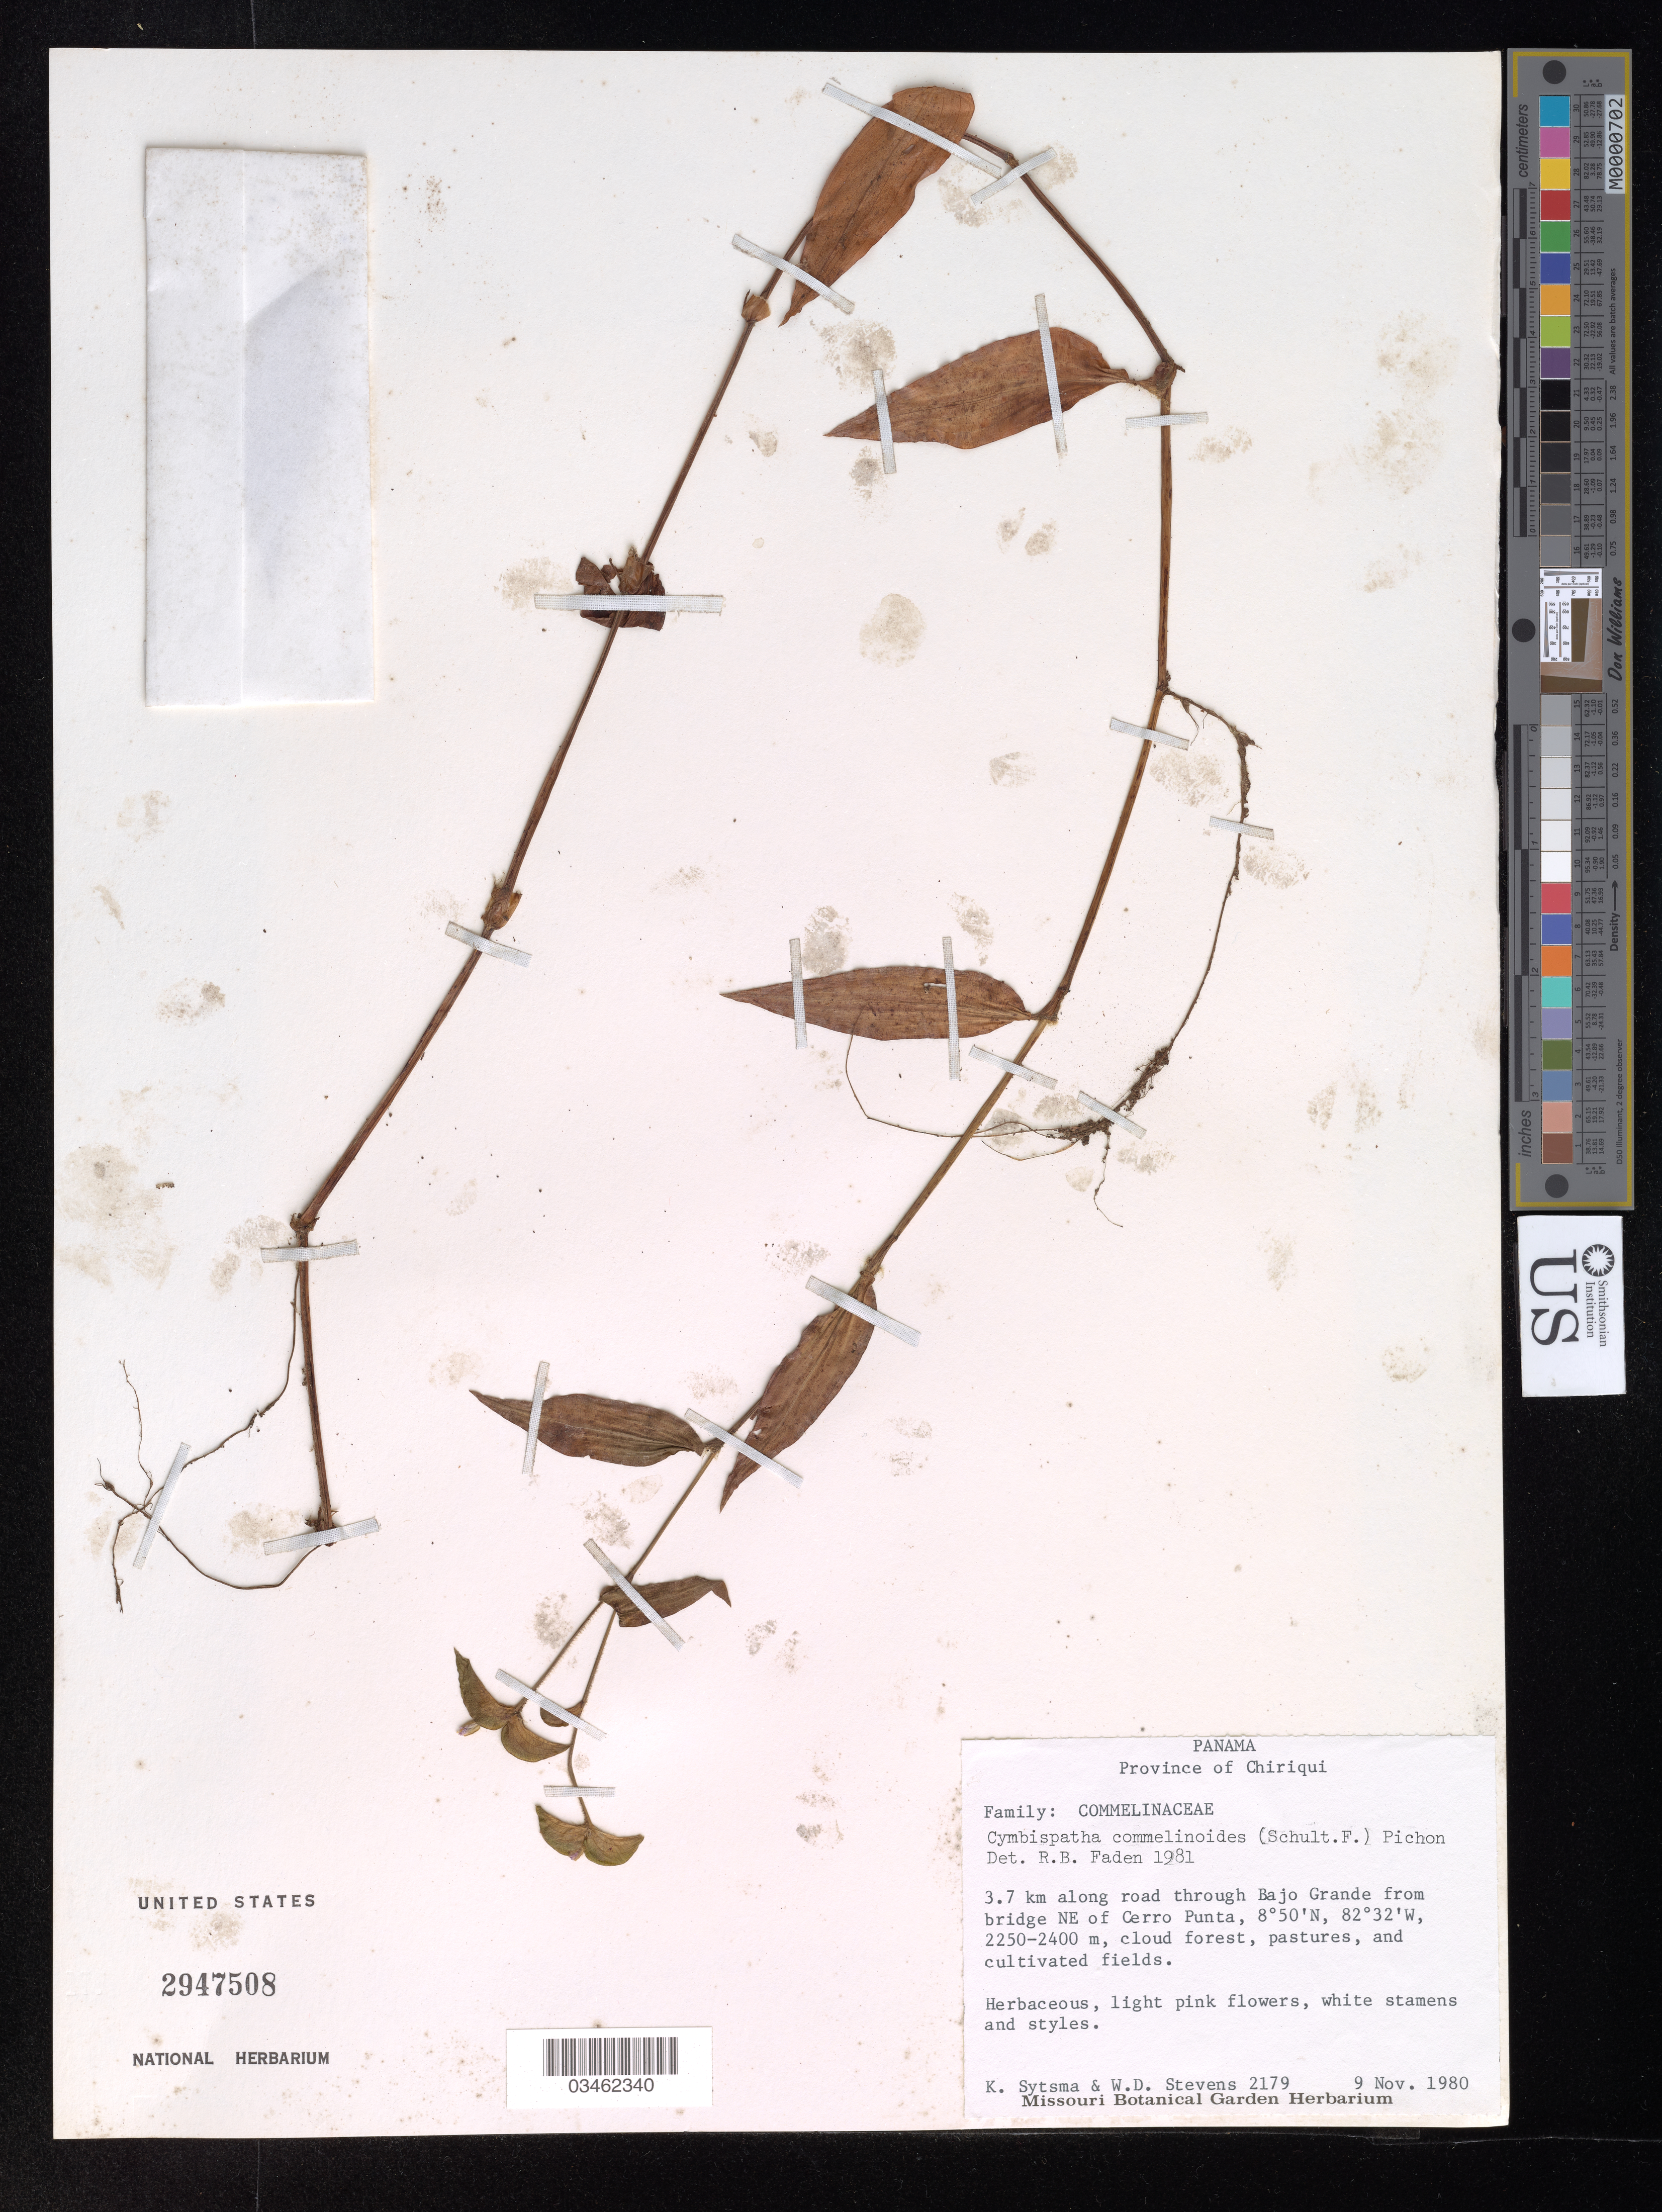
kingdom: Plantae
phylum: Tracheophyta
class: Liliopsida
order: Commelinales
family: Commelinaceae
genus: Cymbispatha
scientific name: Cymbispatha commelinoides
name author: (Schult. & Schult. f.) Pichon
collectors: K. J. Sytsma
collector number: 2179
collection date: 1980-11-09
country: Panama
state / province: Chiriqui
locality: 3.7 km along road through Bajo Grande from bridge NE of Cerro Punta.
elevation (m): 2250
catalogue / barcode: US 2947508